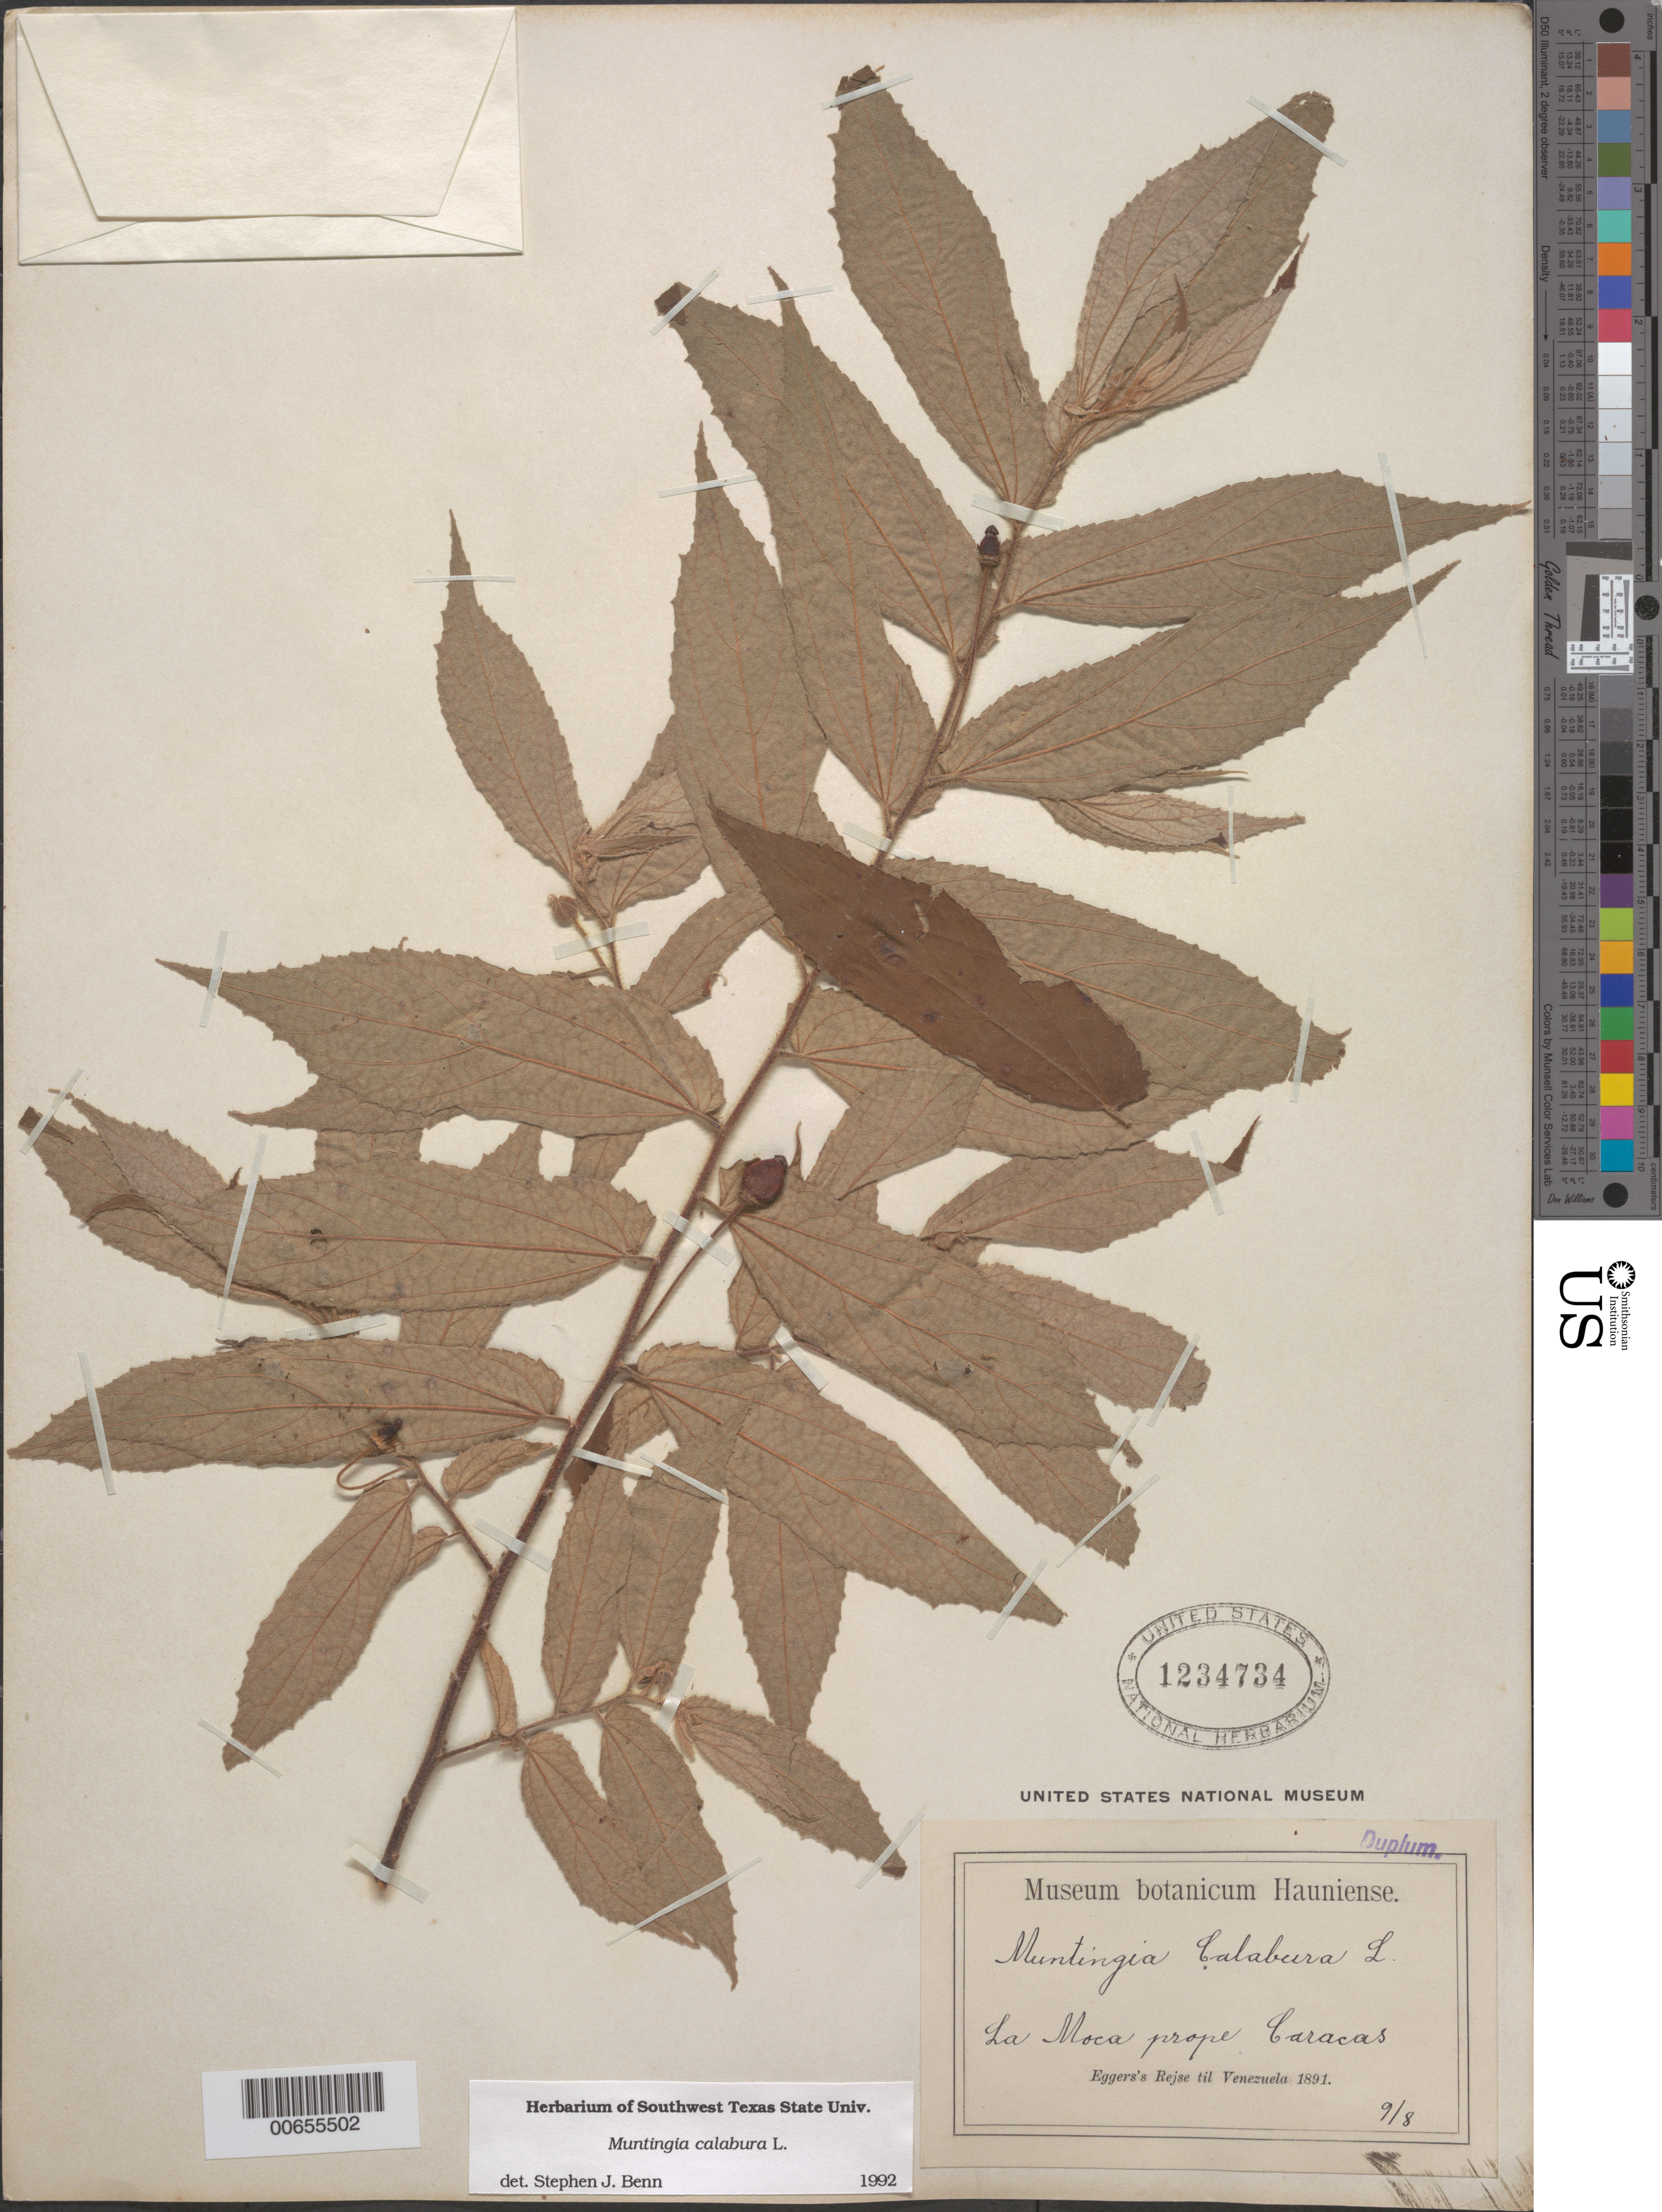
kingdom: Plantae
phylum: Tracheophyta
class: Magnoliopsida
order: Malvales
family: Muntingiaceae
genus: Muntingia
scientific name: Muntingia calabura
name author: L.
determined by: Benn, S. J.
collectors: H. F. A. von Eggers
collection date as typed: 09 Aug 1891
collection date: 1891-08-09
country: Venezuela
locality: La Moca prope Caracas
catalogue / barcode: US 1234734